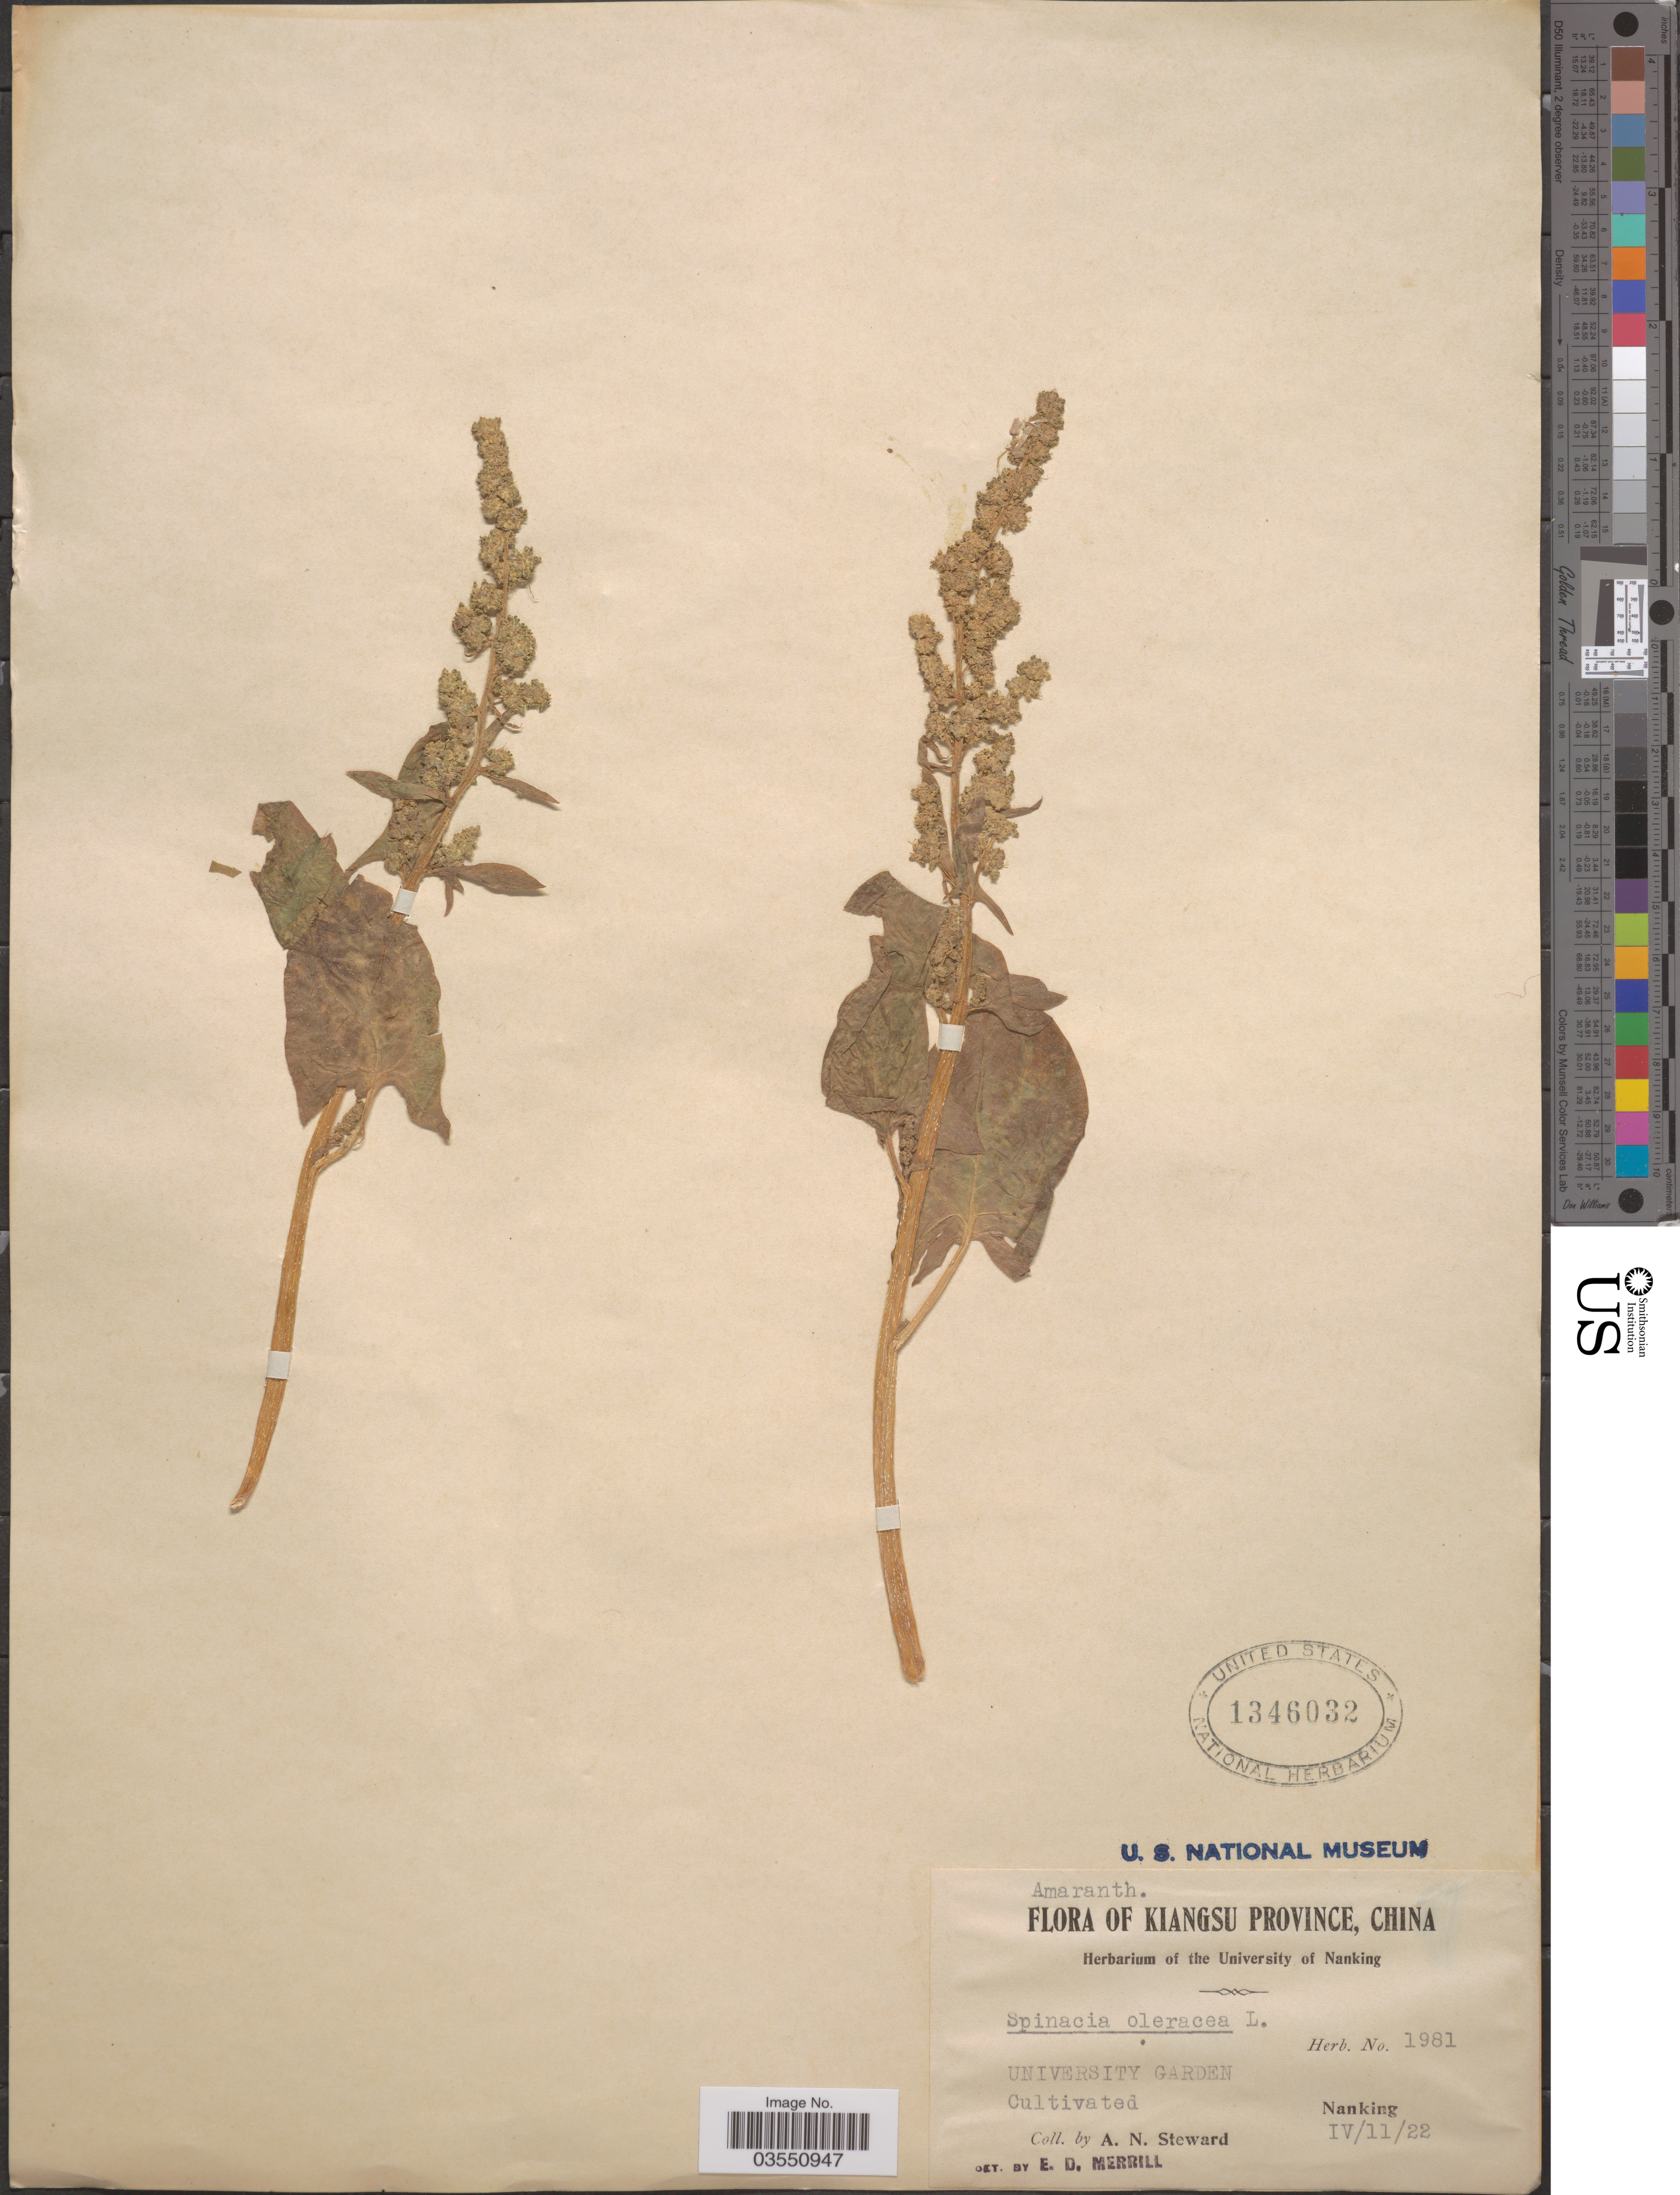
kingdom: Plantae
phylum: Tracheophyta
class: Magnoliopsida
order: Caryophyllales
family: Amaranthaceae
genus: Spinacia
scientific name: Spinacia oleracea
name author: L.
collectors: A. N. Steward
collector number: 1981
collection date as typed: Transcribed d/m/y: 11/4/22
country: China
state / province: Jiangsu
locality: Kiangsu Province. University Garden. Nanking.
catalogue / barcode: US 1346032